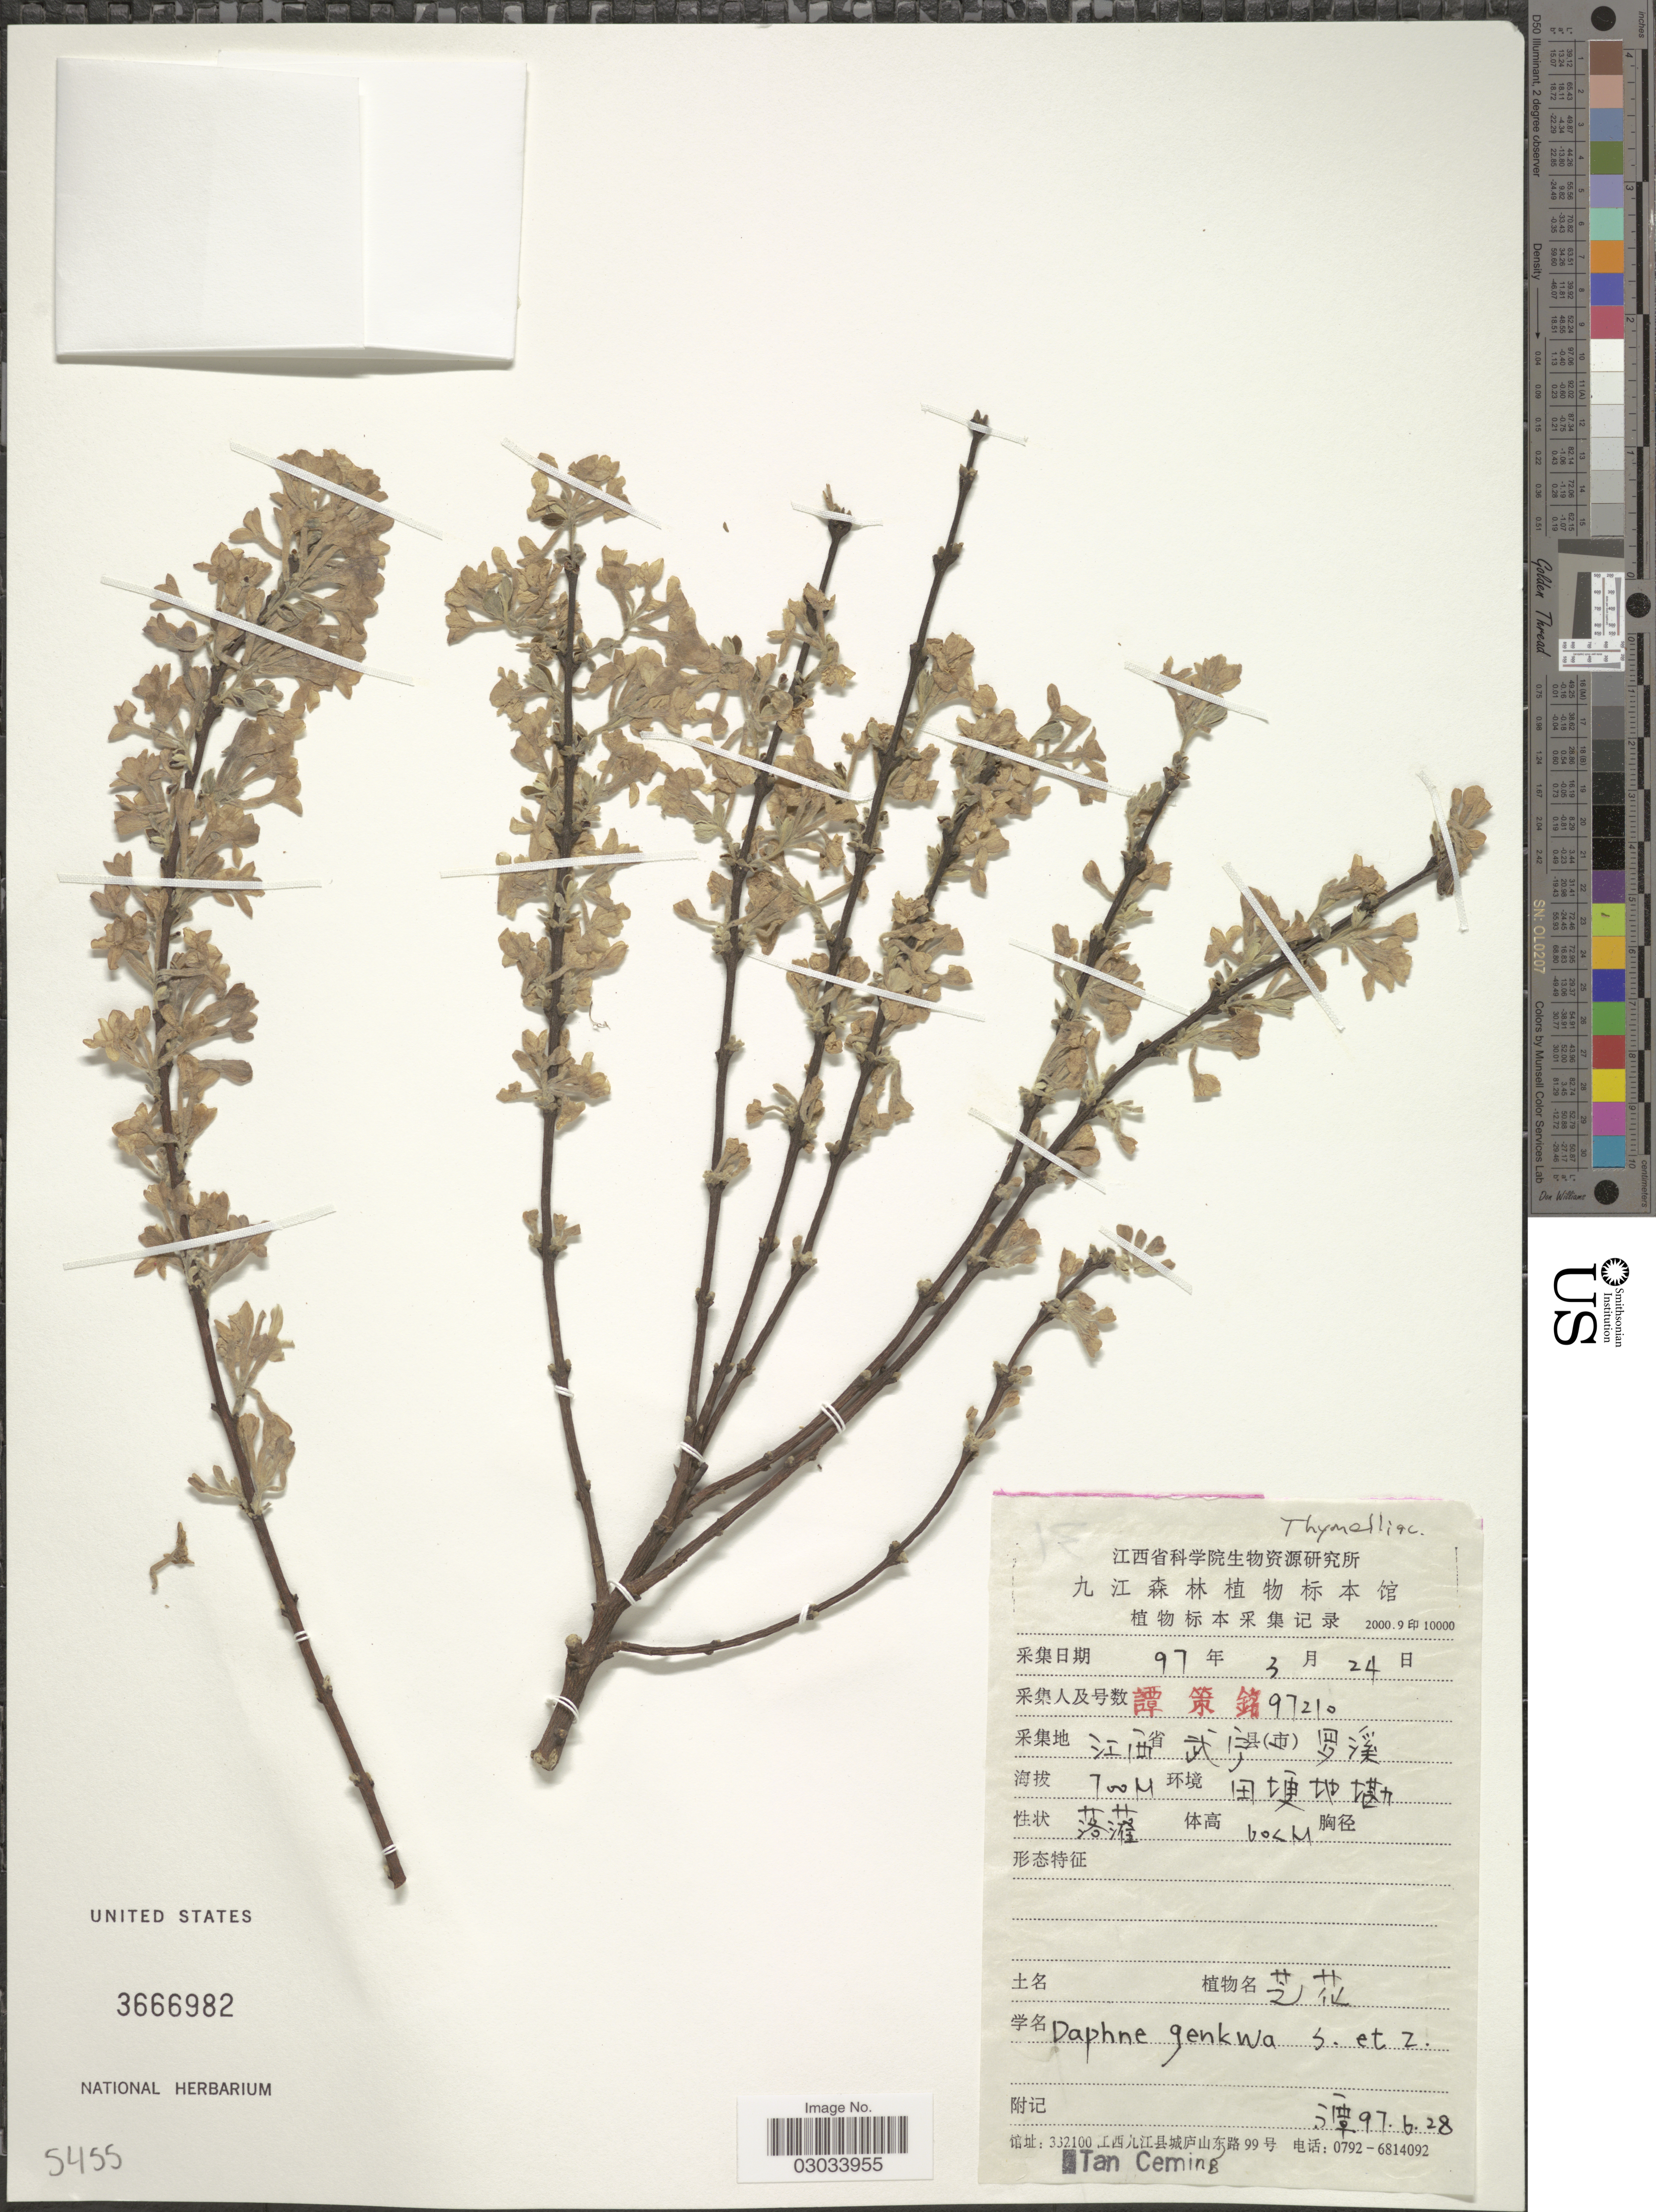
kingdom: Plantae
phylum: Tracheophyta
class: Magnoliopsida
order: Malvales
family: Thymelaeaceae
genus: Daphne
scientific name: Daphne genkwa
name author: Siebold & Zucc.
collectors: T. Ceming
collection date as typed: Transcribed d/m/y: 28/6/97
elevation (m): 700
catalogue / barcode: US 3666982